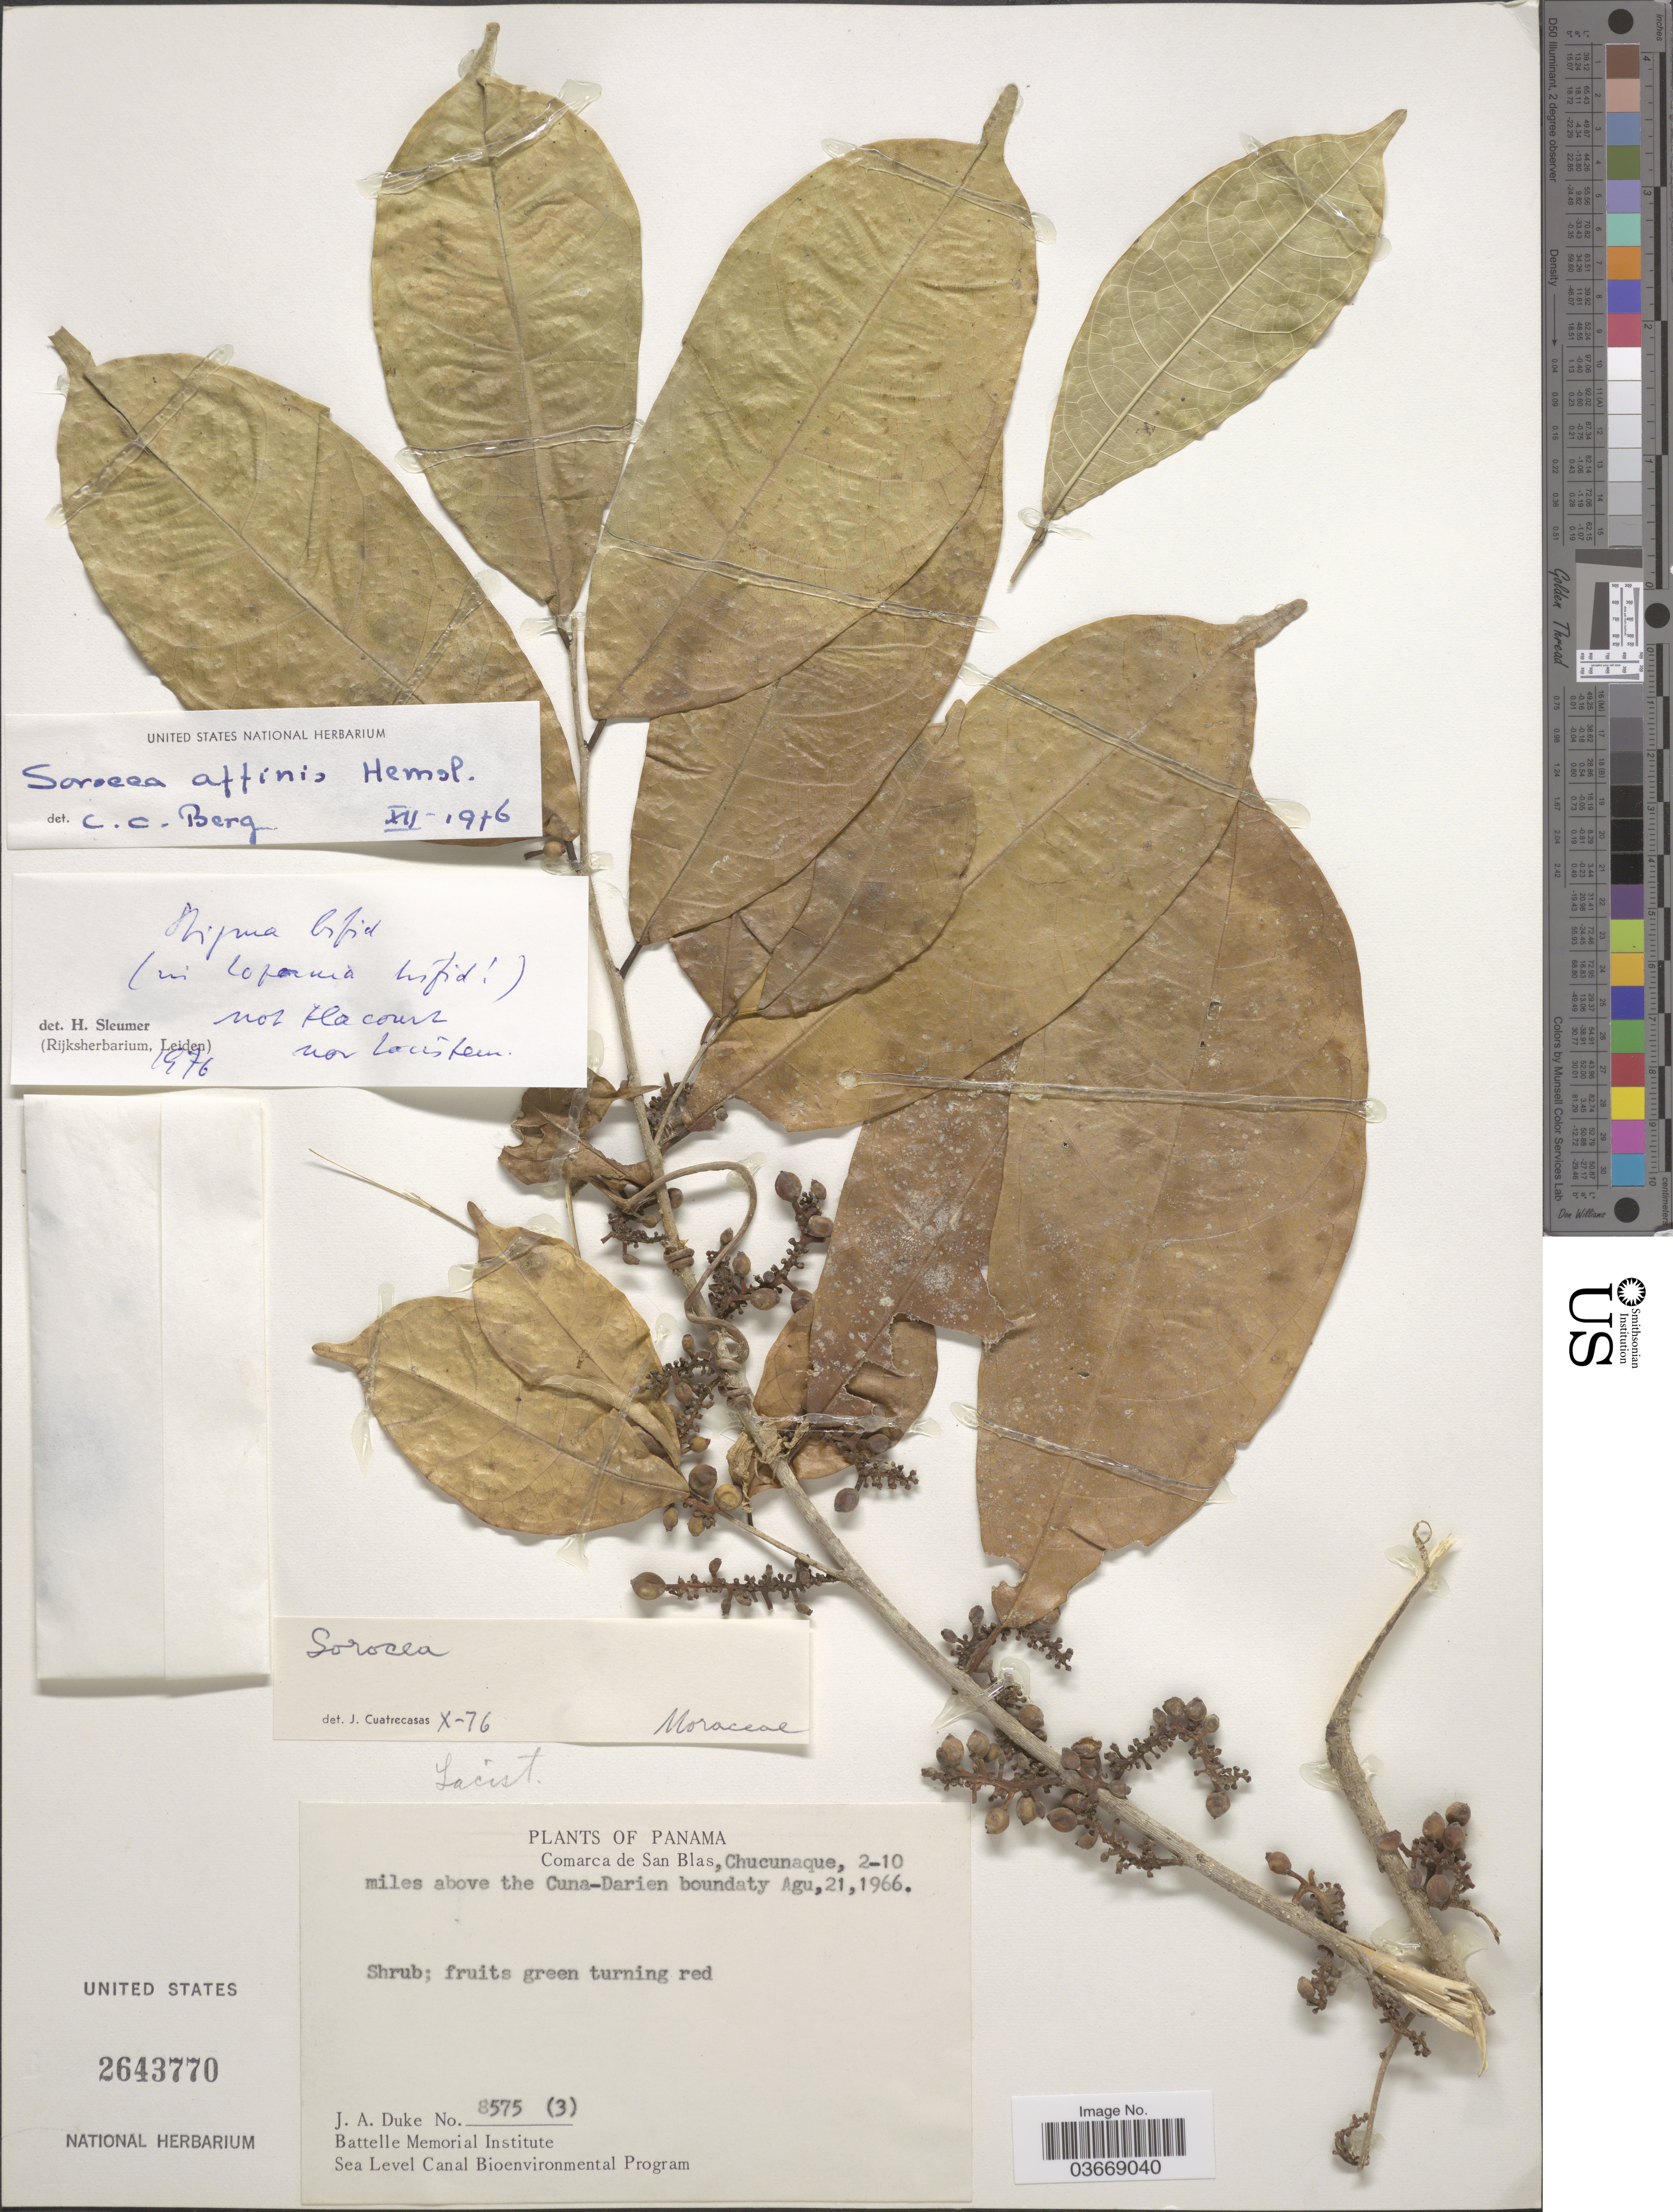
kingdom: Plantae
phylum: Tracheophyta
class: Magnoliopsida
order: Rosales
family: Moraceae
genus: Sorocea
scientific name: Sorocea affinis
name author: Hemsl.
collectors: J. A. Duke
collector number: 8575(3)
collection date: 1966-08-21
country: Panama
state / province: Kuna Yala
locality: Comarca de San Blas, Chucunaque, 2-10 miles above Cuna-Darien boundaty.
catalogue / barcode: US 2643770